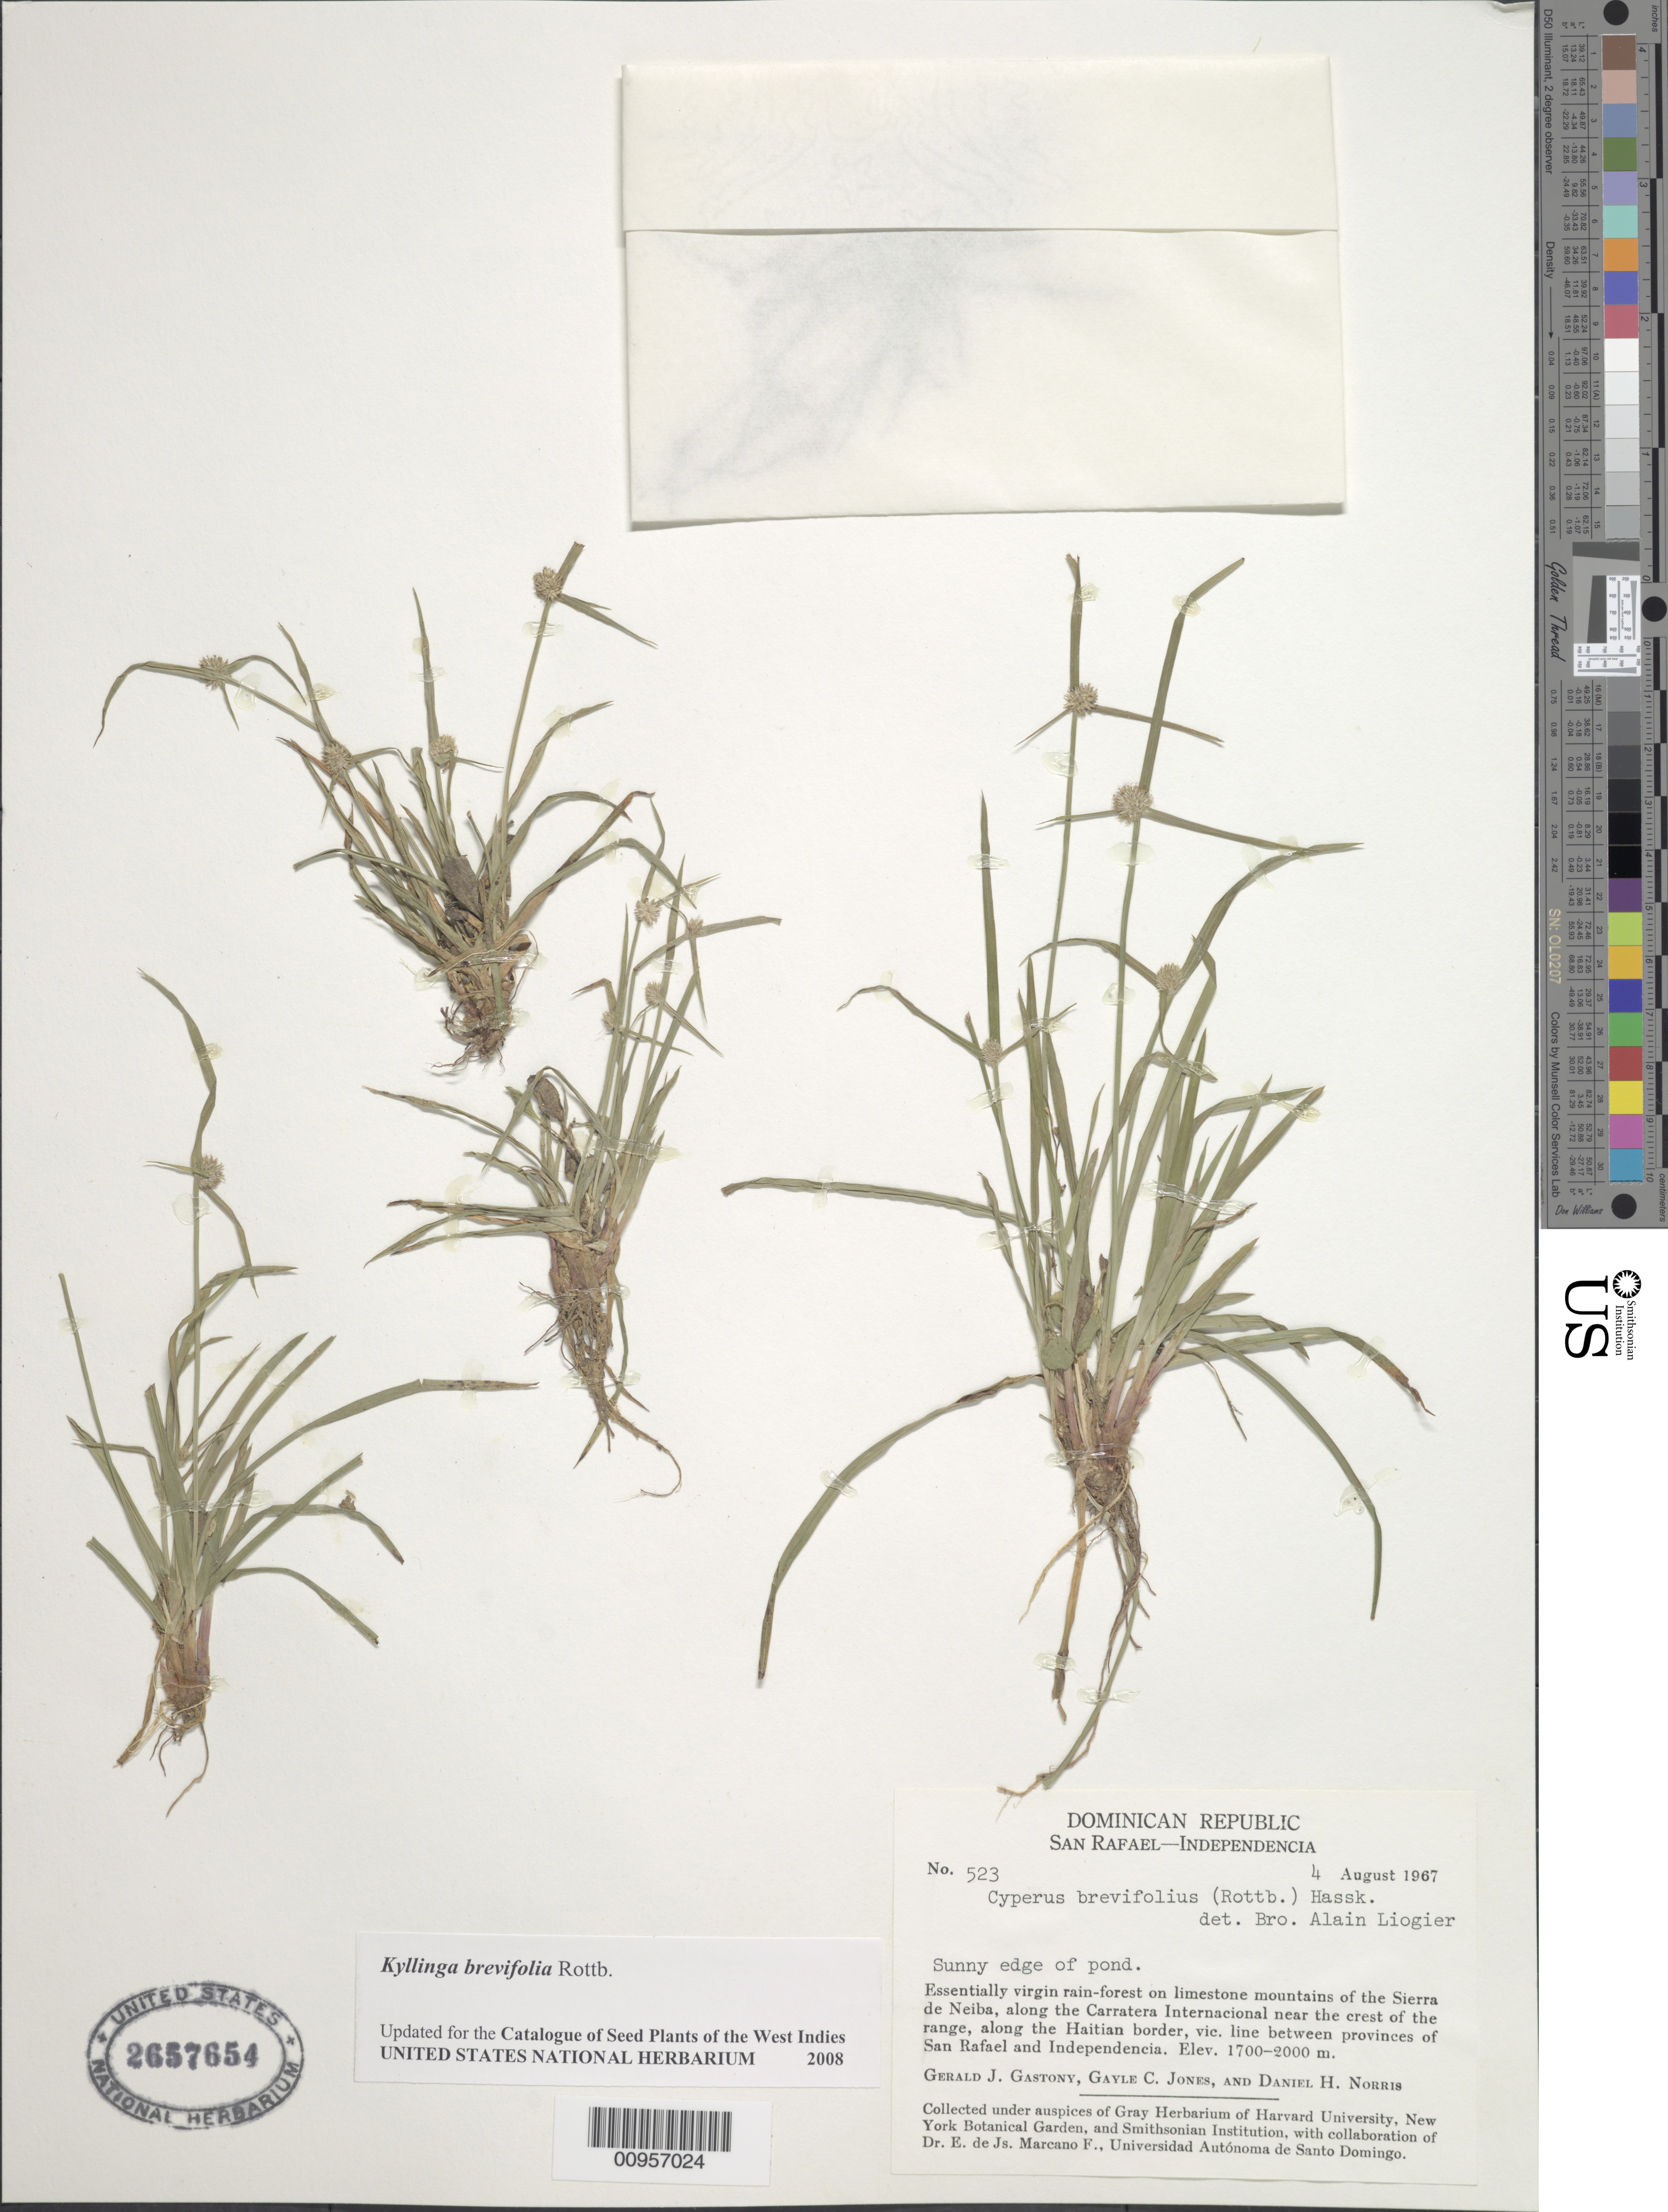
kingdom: Plantae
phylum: Tracheophyta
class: Liliopsida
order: Poales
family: Cyperaceae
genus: Cyperus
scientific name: Cyperus brevifolius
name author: (Rottb.) Hassk.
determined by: Strong, M. T., (US), Smithsonian Institution - National Museum of Natural History (UNITED STATES)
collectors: G. Gastony, G. C. Jones & D. H. Norris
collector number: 523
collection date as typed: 04 Aug 1967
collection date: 1967-08-04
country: Dominican Republic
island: Hispaniola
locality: limestone mountains of the Sierra de Neiba, along the Carratera Internacional near the crest of the range, along the Haitian border, vicinity line between provinces of San Rafael and Independencia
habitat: Sunny edge of pond, in essentially virgin rain-forest on limestone mountains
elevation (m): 1700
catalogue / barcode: US 2657654